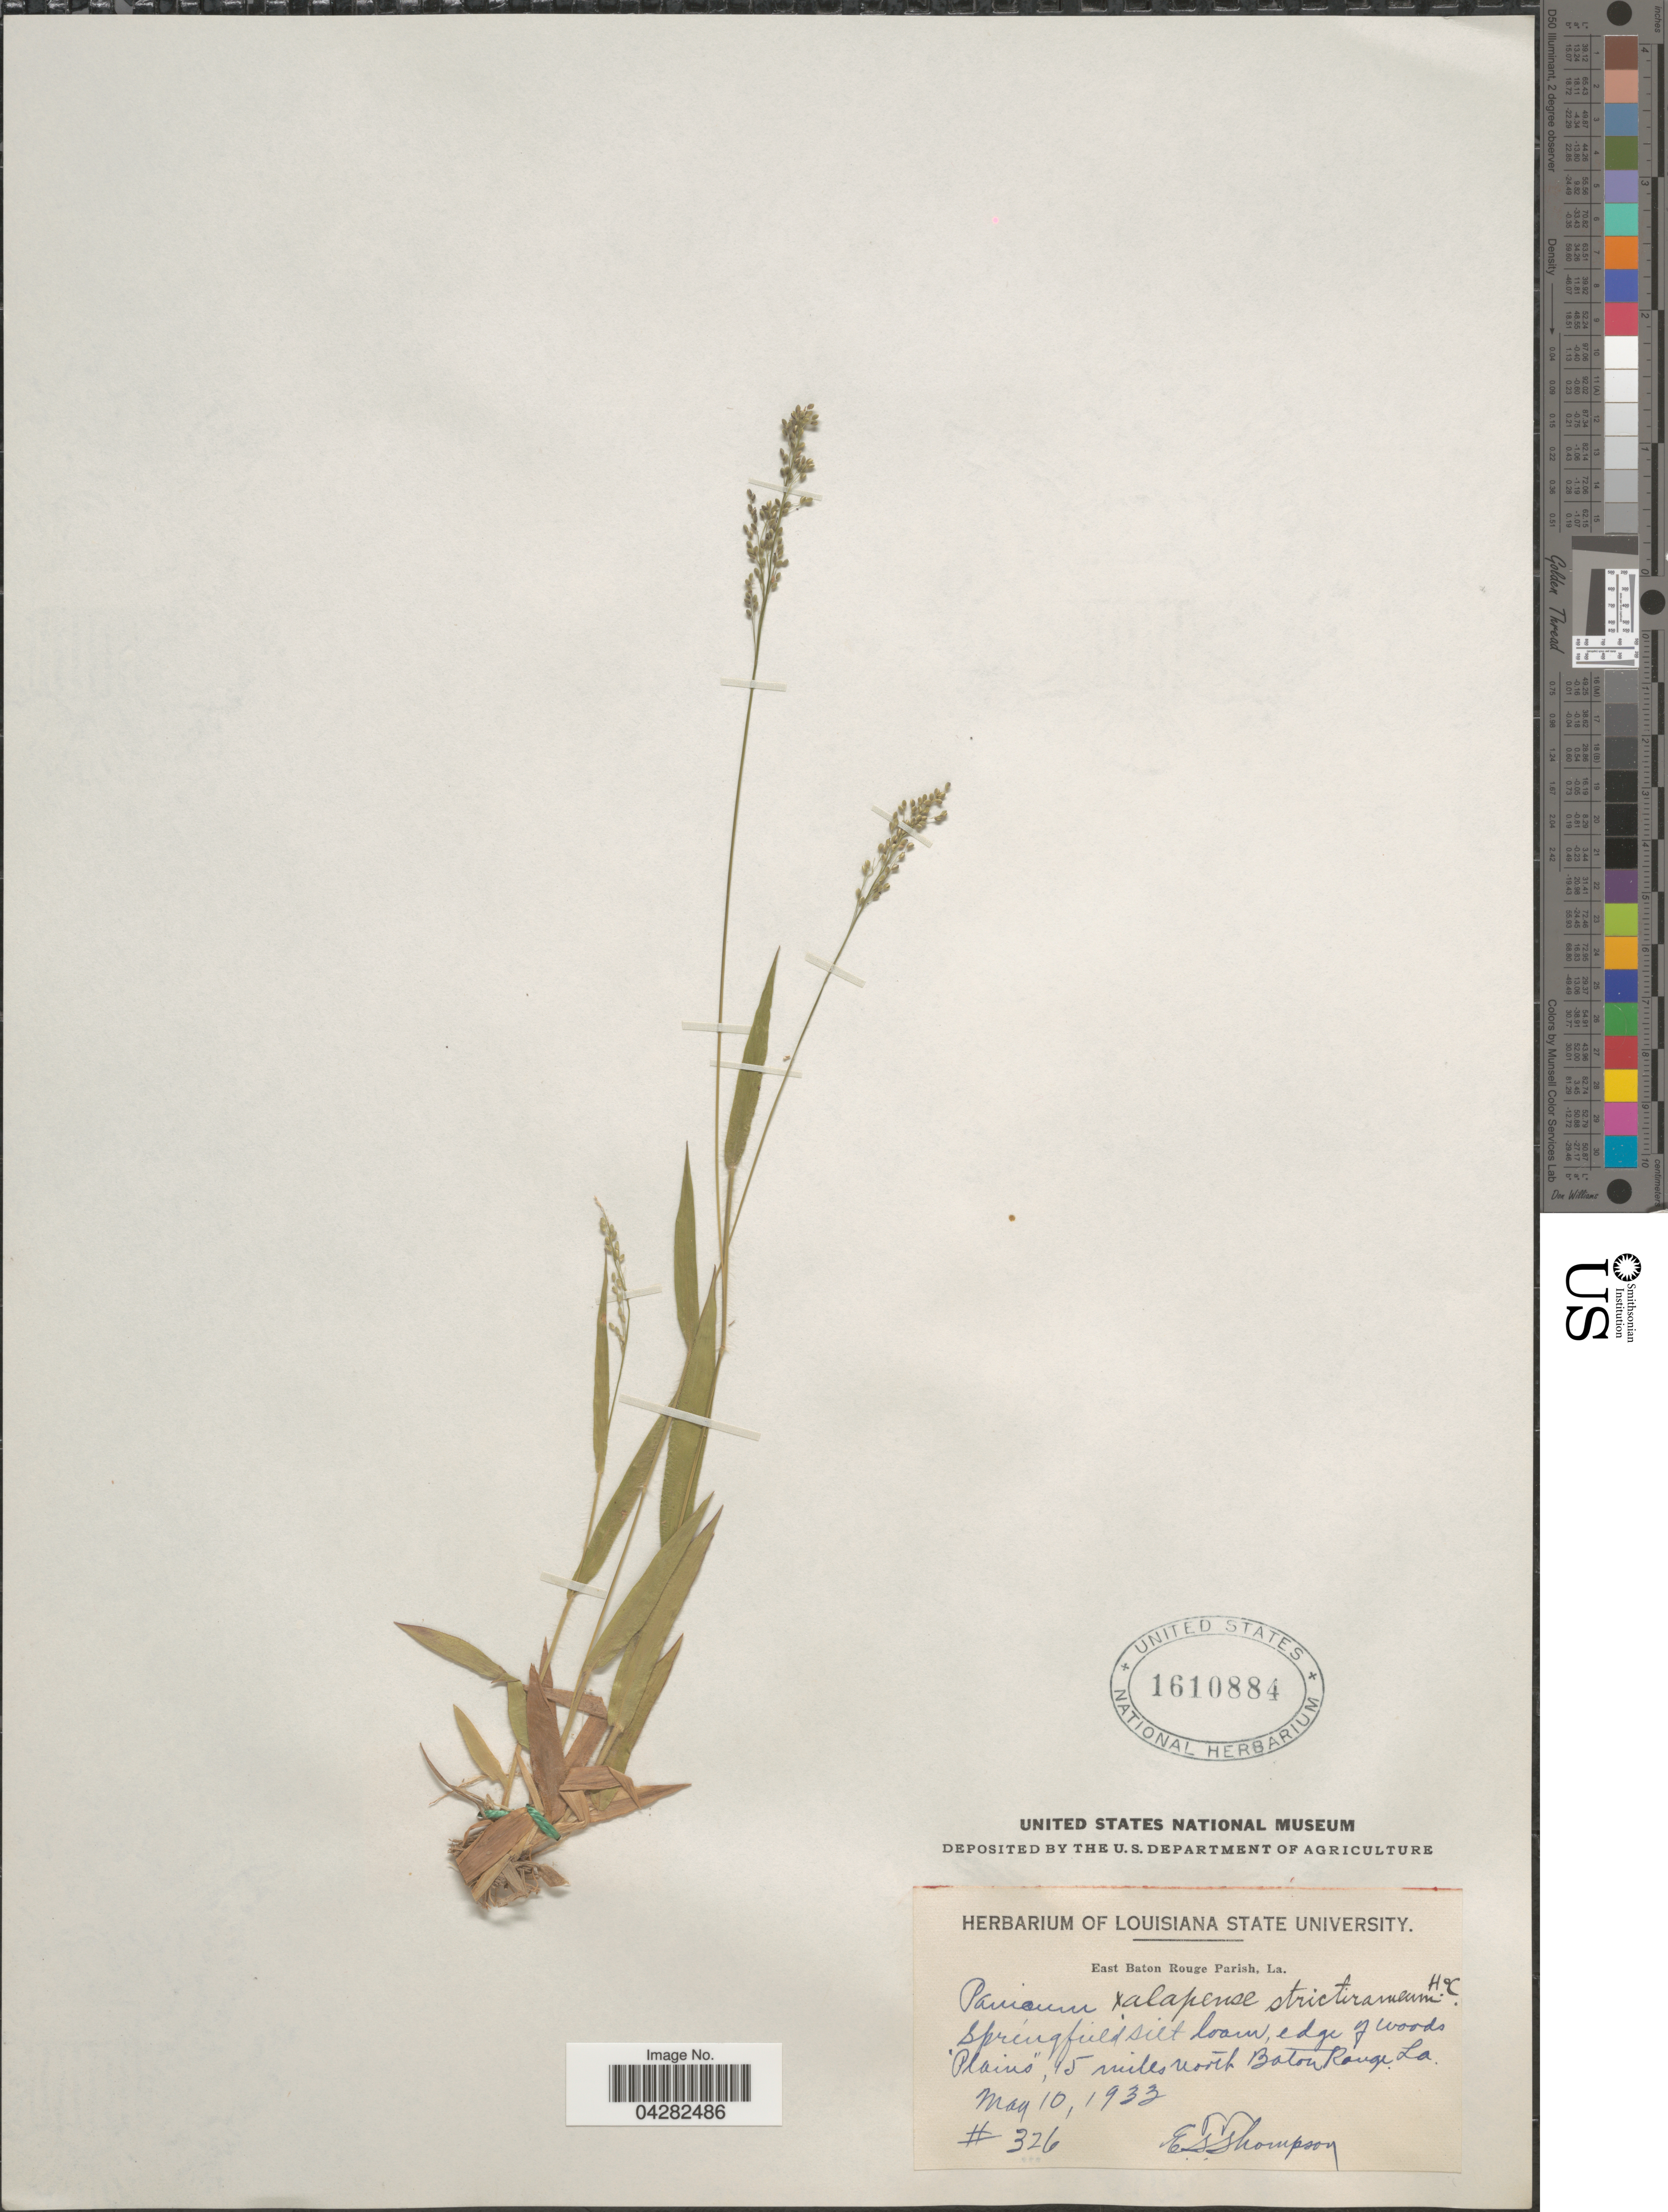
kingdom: Plantae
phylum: Tracheophyta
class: Liliopsida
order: Poales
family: Poaceae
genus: Dichanthelium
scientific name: Dichanthelium laxiflorum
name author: (Lam.) Gould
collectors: E. Thompson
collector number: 326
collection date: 1933-05-10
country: United States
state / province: Louisiana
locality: East Baton Rouge Parish. Springfield silt loam, edge of woods "Plains", 15 miles north Baton Rouge.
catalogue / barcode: US 1610884